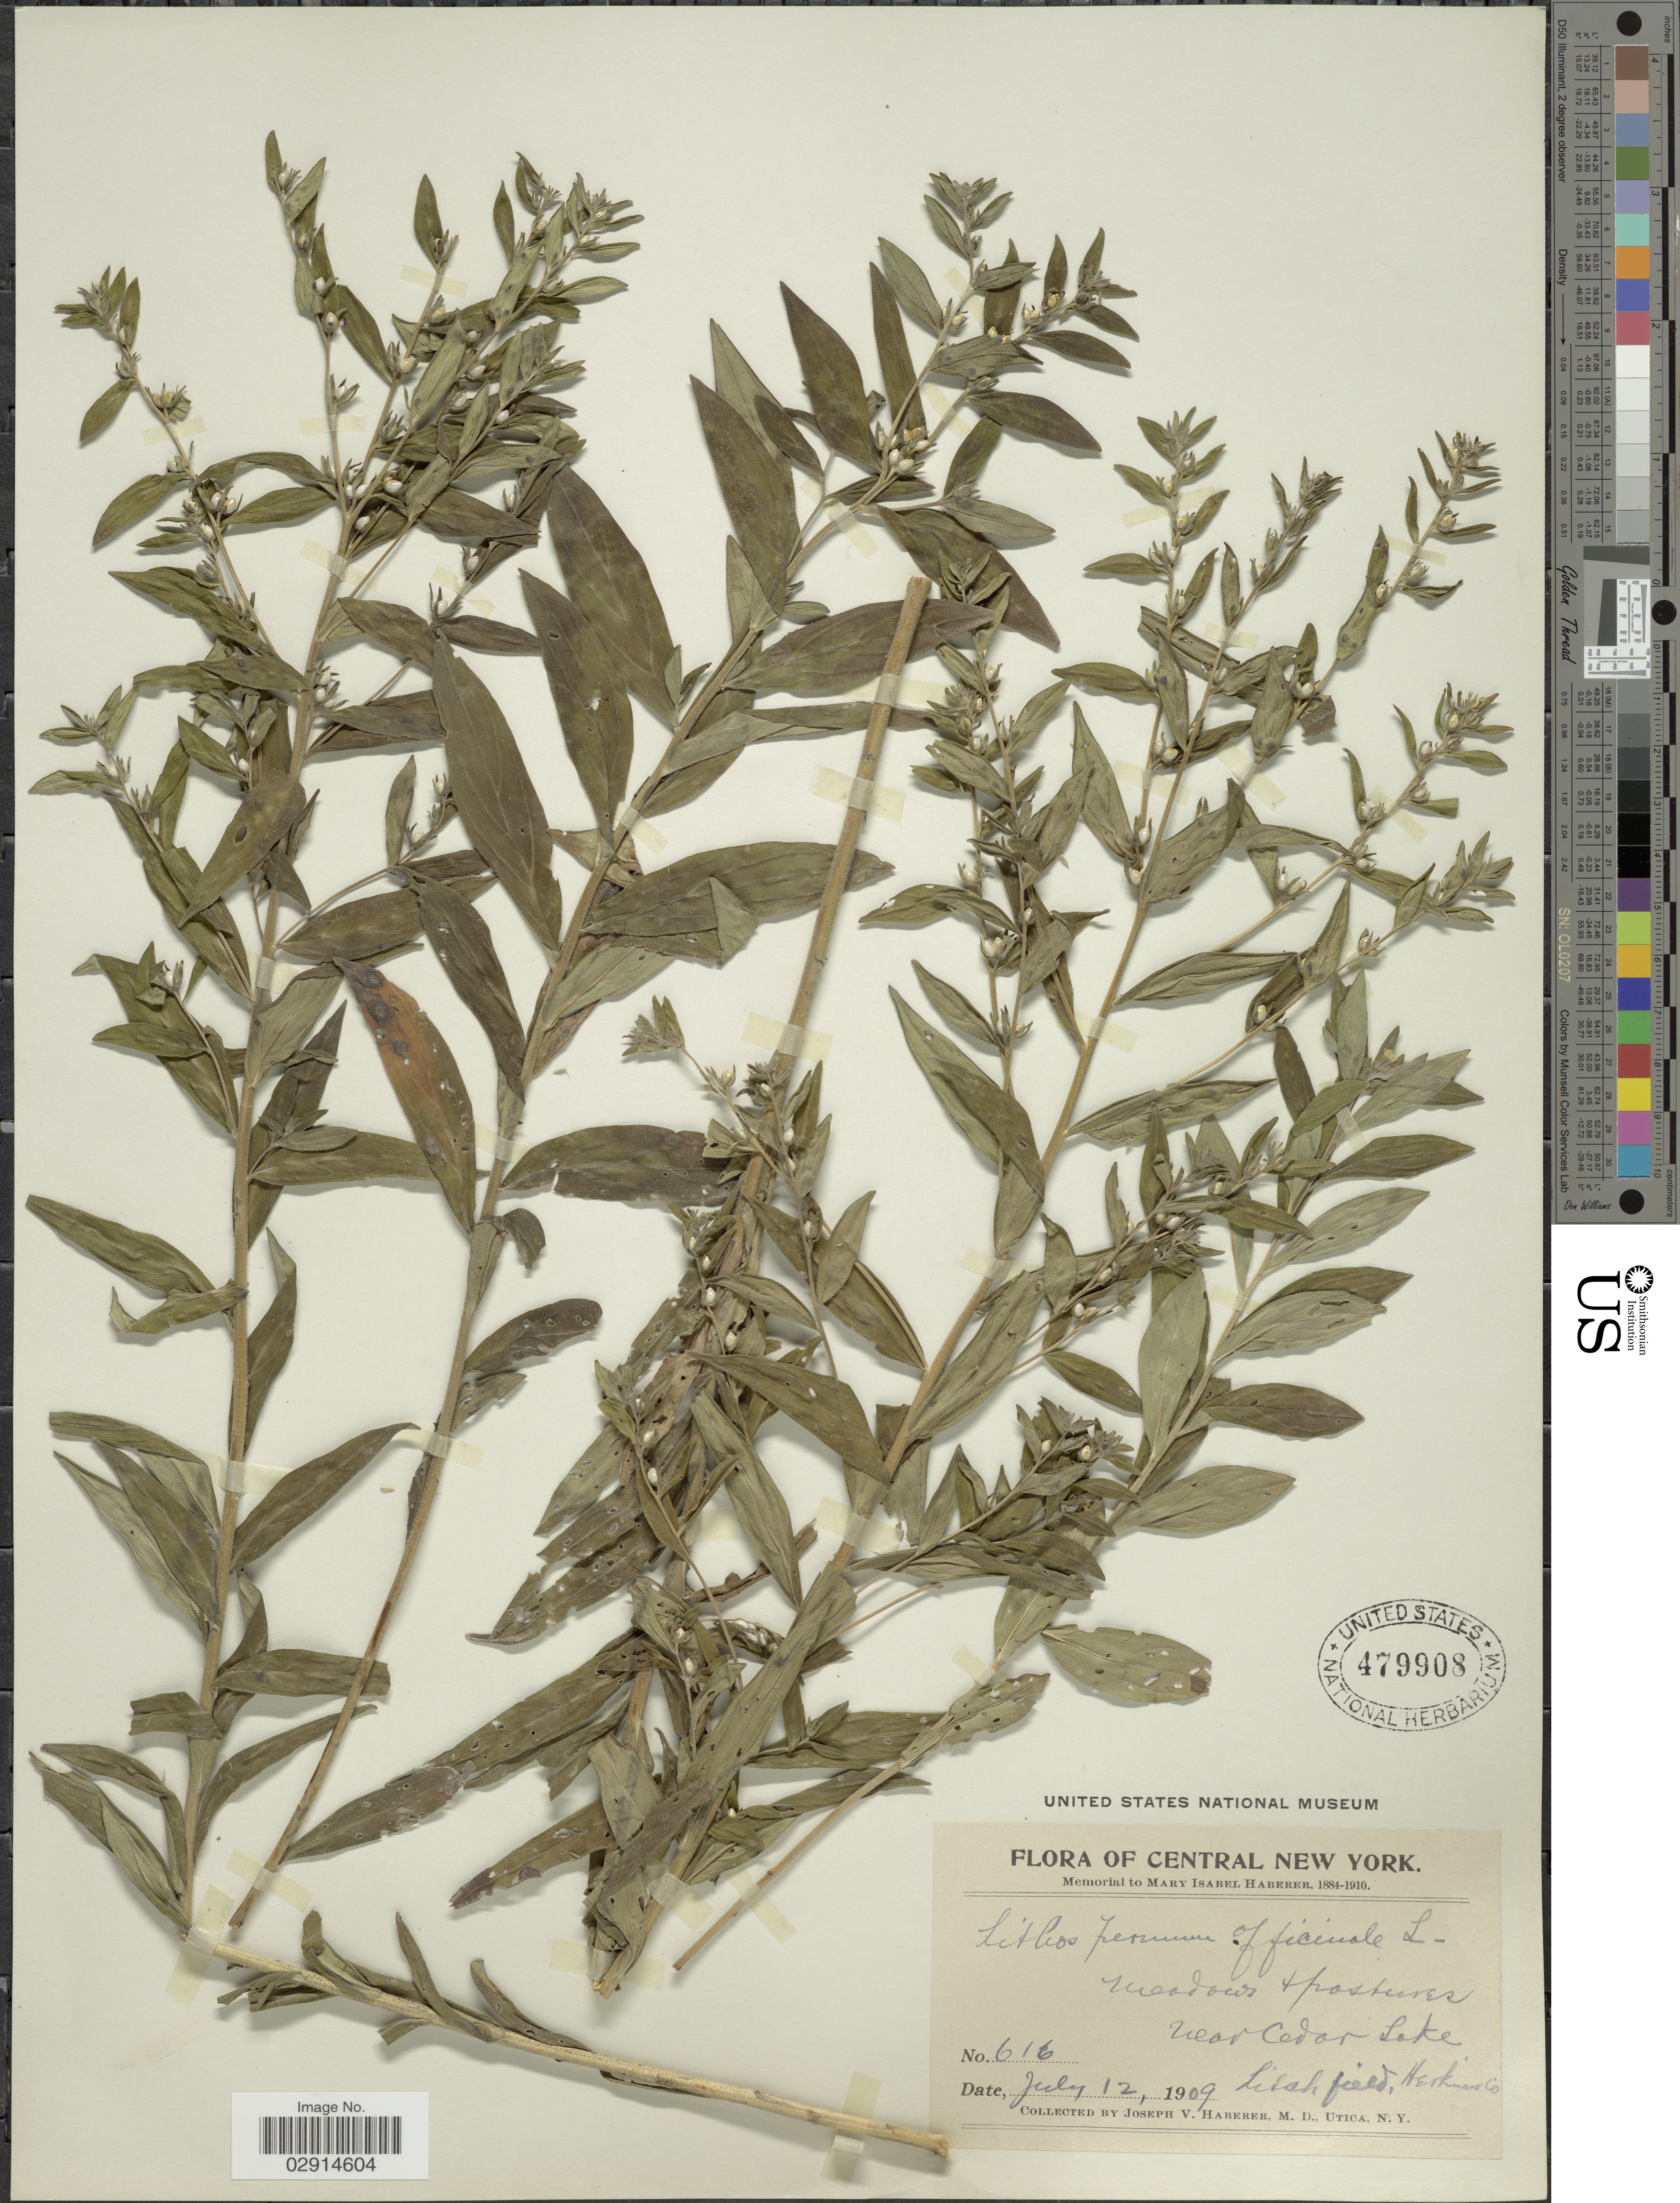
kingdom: Plantae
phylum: Tracheophyta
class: Magnoliopsida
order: Boraginales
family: Boraginaceae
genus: Lithospermum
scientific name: Lithospermum officinale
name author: L.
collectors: J. V. Haberer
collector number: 616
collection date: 1909-07-12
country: United States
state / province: New York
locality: Near Cedar Lake. Litchfield, Herkimer co. Central New York.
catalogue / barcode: US 479908